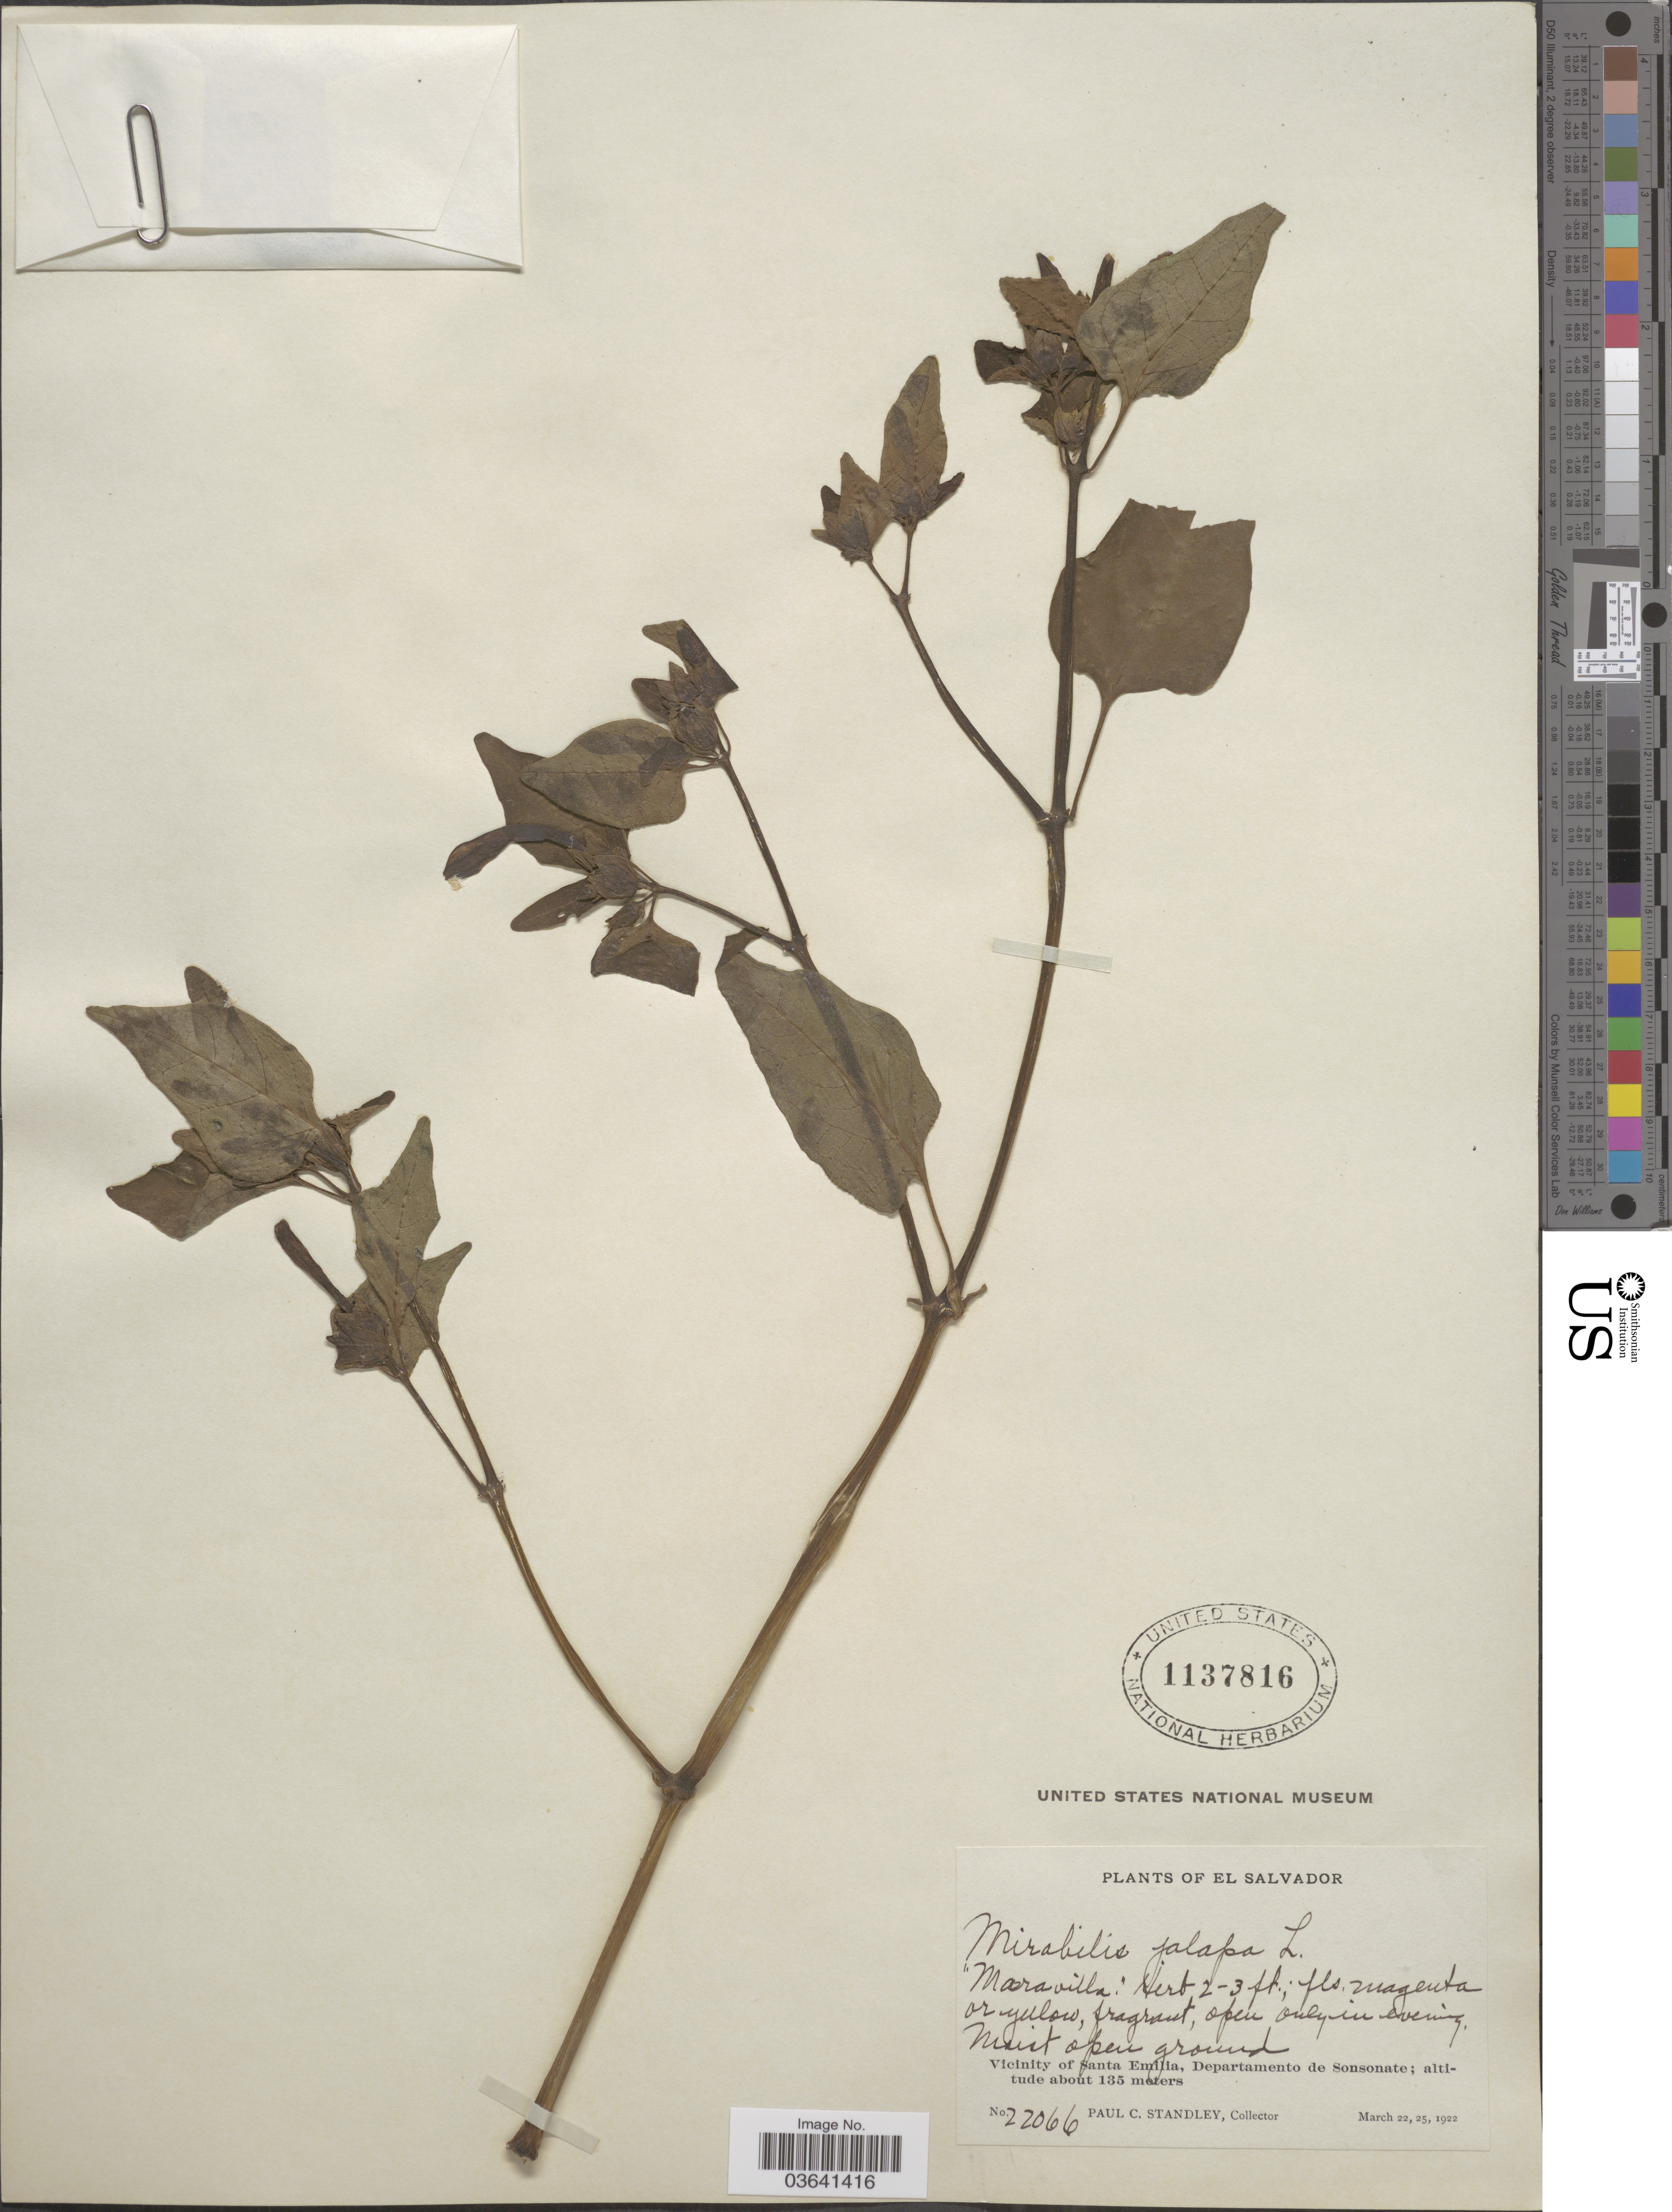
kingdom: Plantae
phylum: Tracheophyta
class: Magnoliopsida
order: Caryophyllales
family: Nyctaginaceae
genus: Mirabilis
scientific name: Mirabilis jalapa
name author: L.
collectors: P. C. Standley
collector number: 22066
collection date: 1922-03-22/1922-03-25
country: El Salvador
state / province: Sonsonate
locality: Vicinity of Santa Emilia, Departamento de Sonsonate.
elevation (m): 135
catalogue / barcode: US 1137816